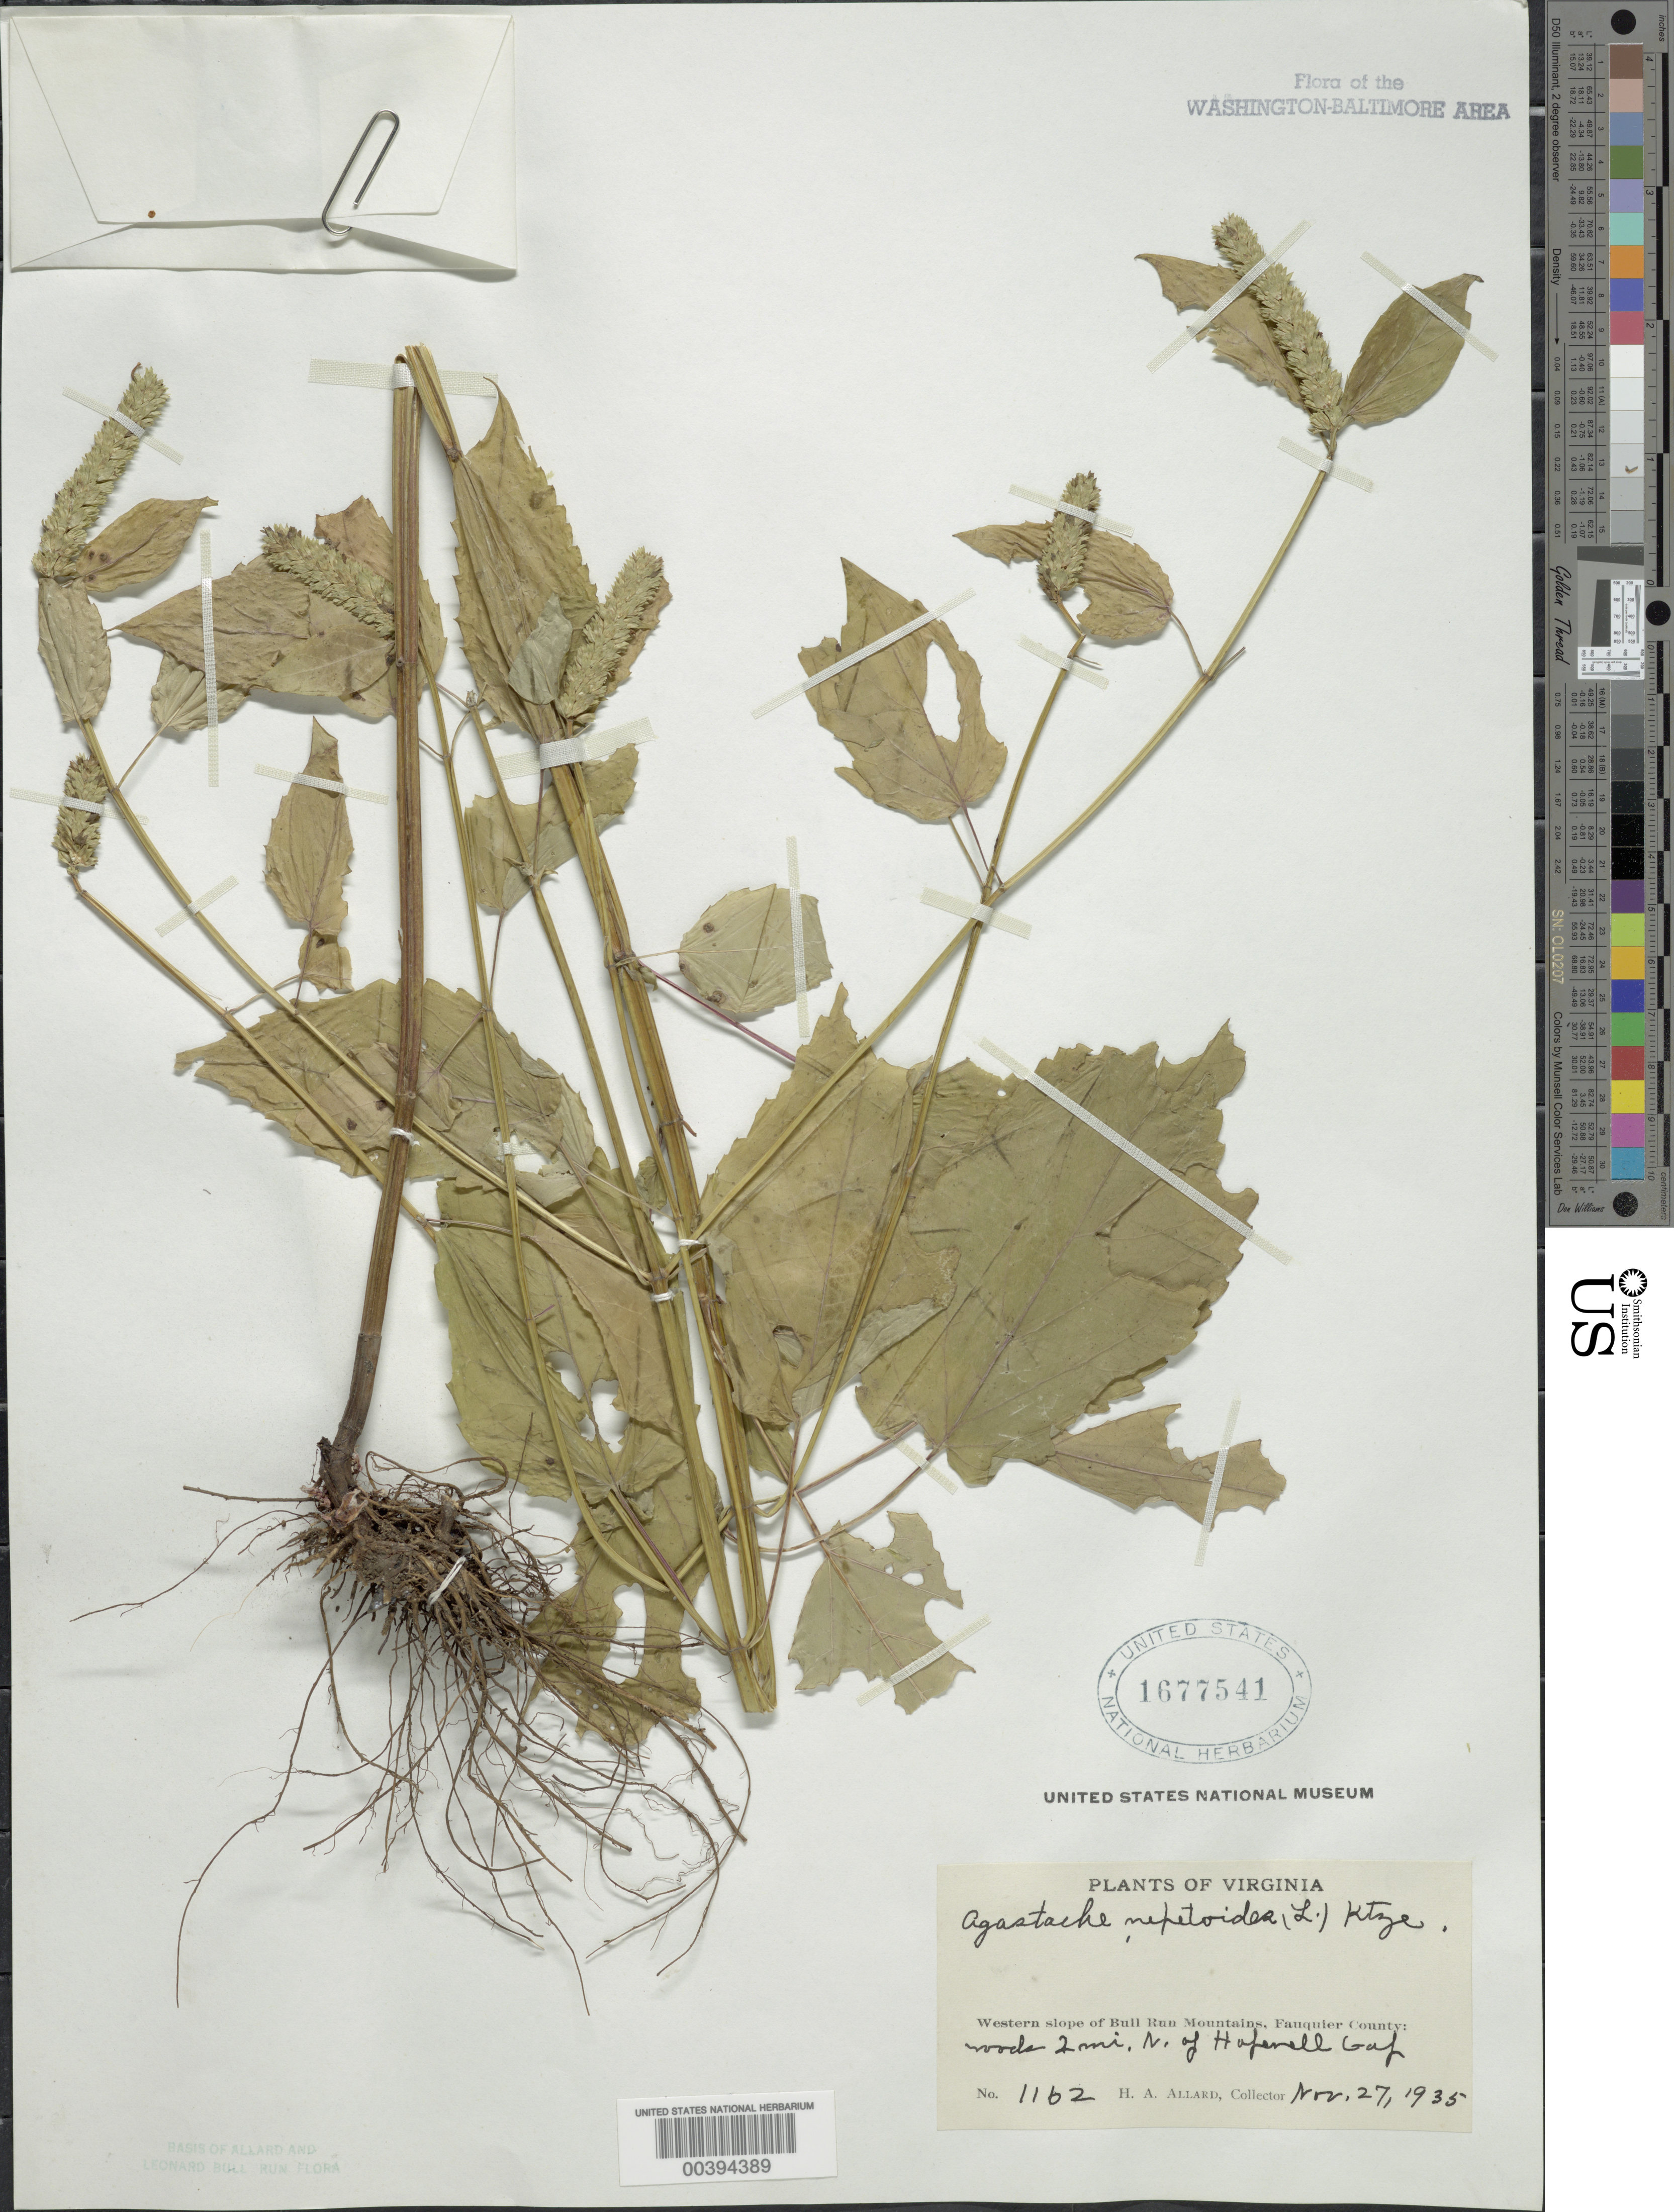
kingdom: Plantae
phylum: Tracheophyta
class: Magnoliopsida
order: Lamiales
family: Lamiaceae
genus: Agastache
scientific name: Agastache nepetoides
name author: (L.) Kuntze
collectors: H. A. Allard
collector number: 1162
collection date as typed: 27 Nov 1935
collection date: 1935-11-27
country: United States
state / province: Virginia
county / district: Fauquier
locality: North of Hopewell Gap western slope of Bull Run Mts.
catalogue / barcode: US 1677541